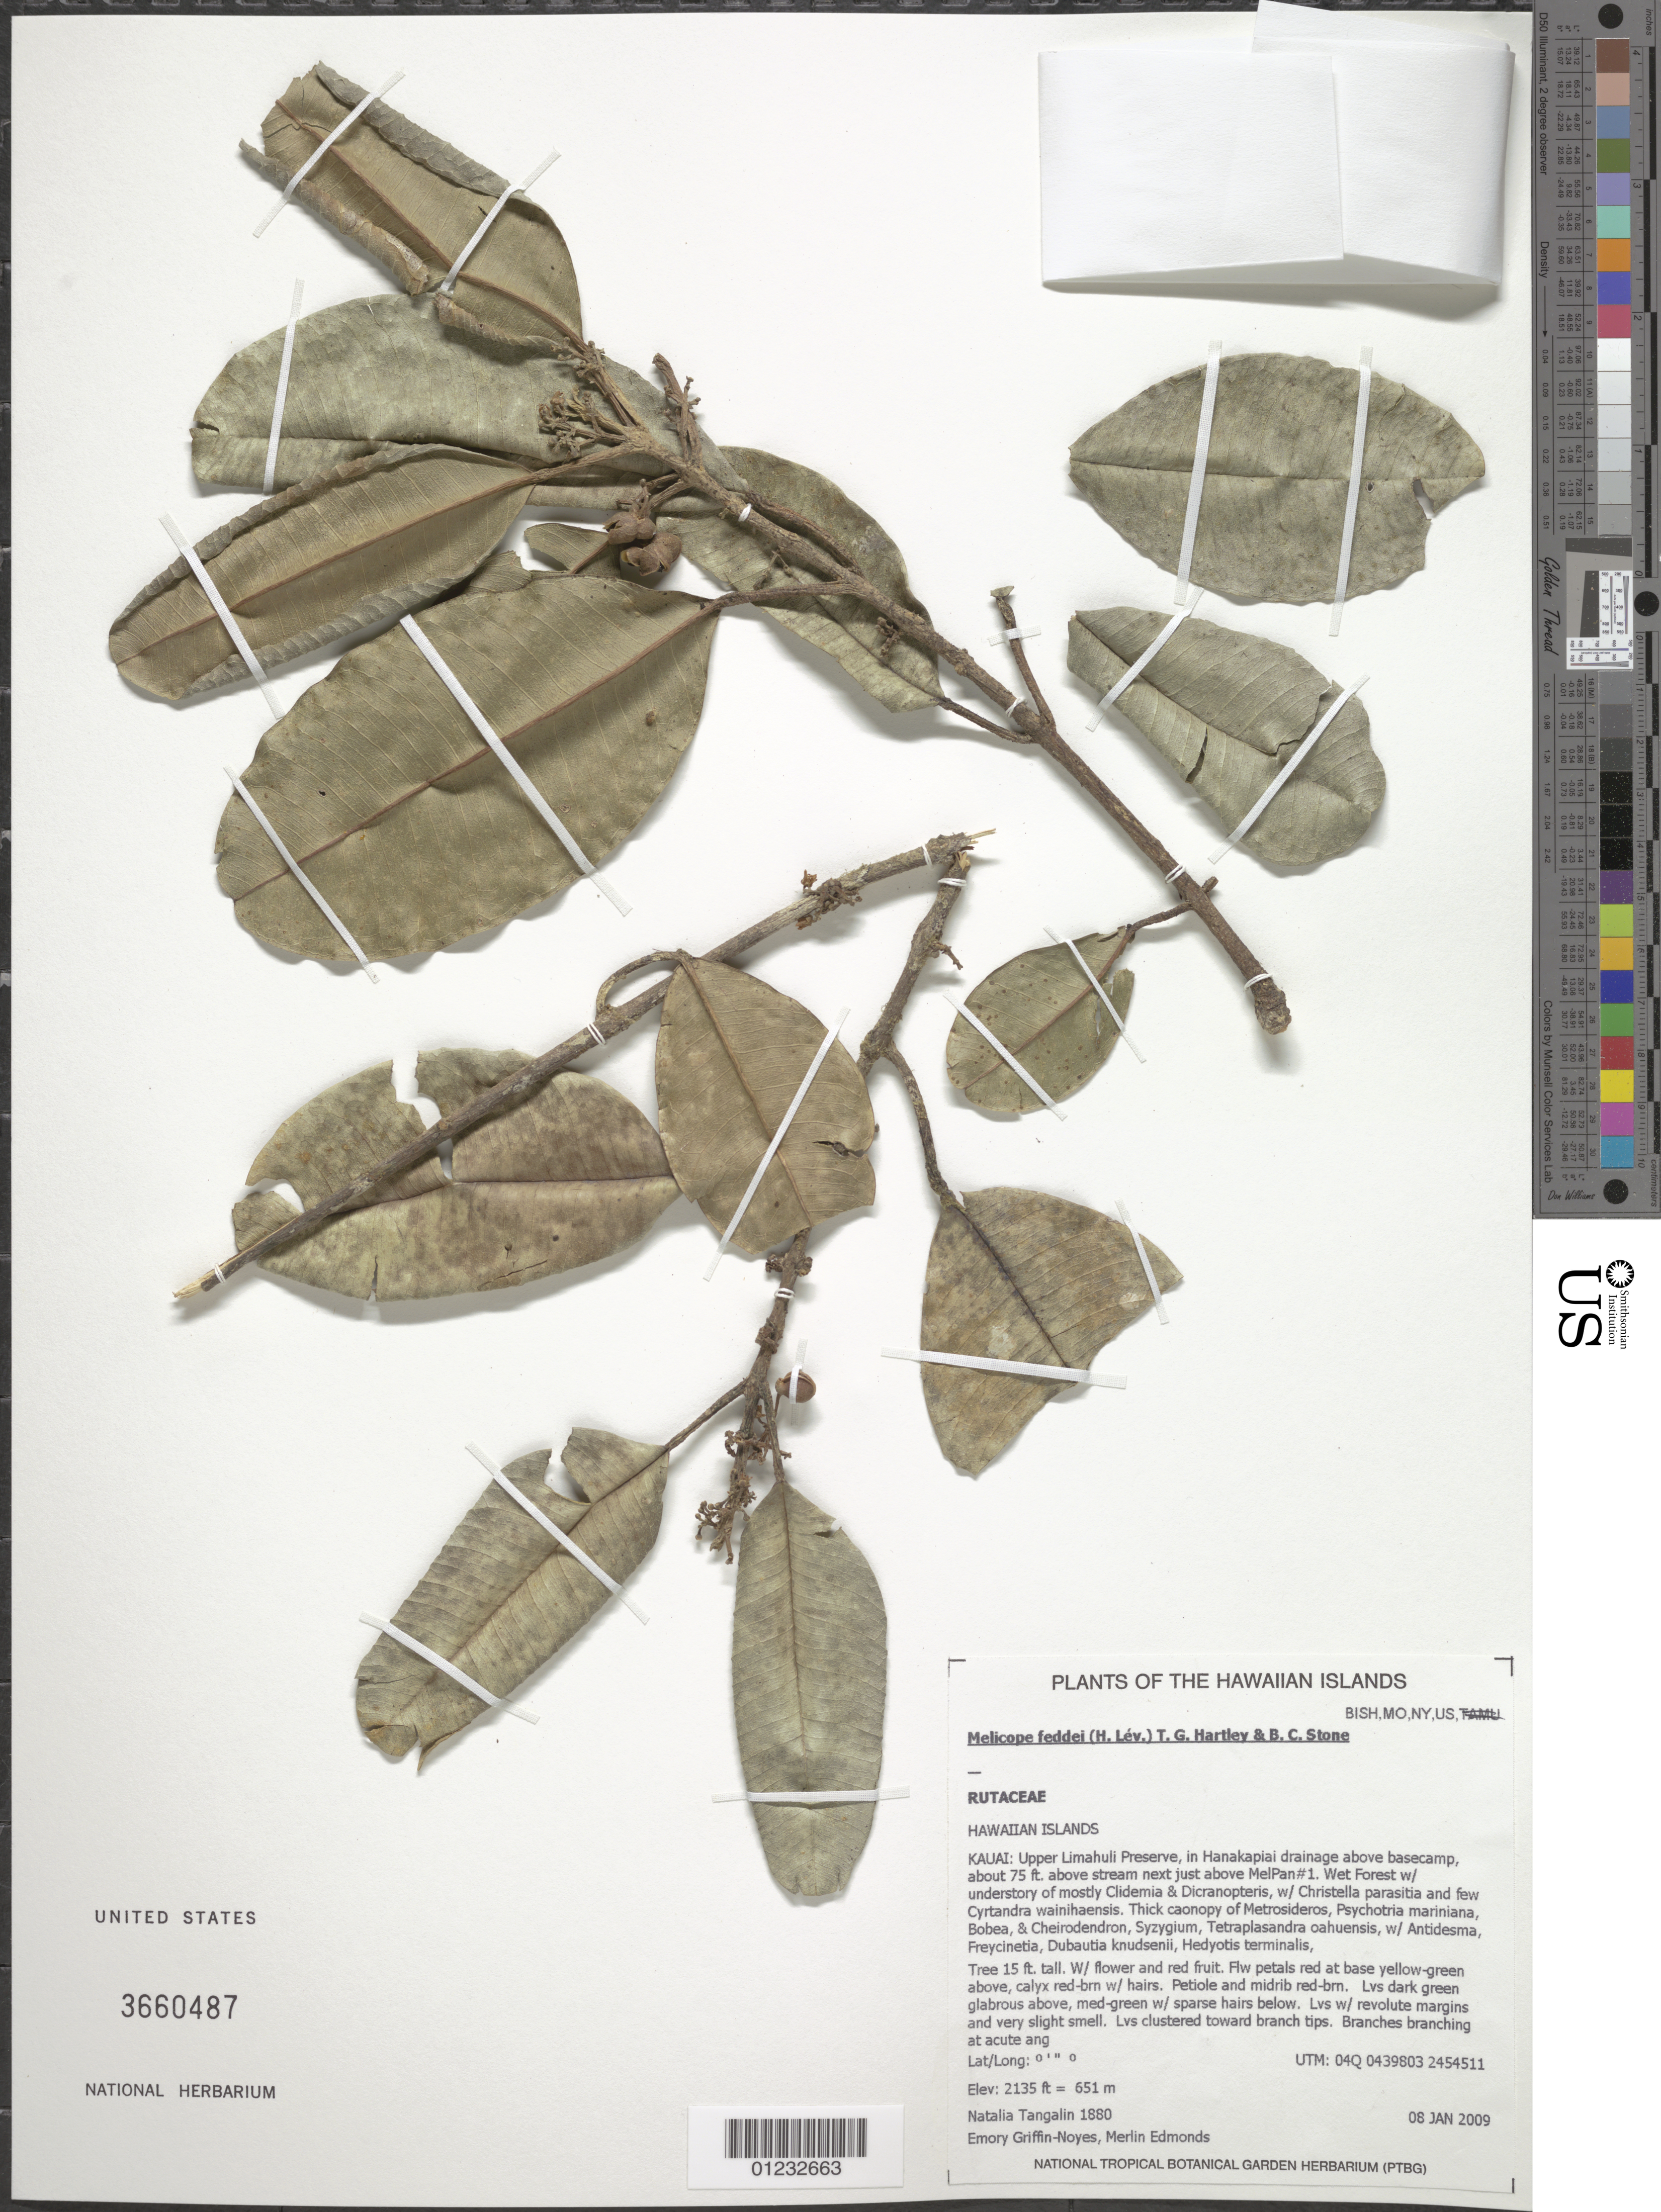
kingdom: Plantae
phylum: Tracheophyta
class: Magnoliopsida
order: Sapindales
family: Rutaceae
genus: Melicope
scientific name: Melicope feddei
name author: (H. Lév.) T.G. Hartley & B.C. Stone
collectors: N. Tangalin, E. Griffin-Noyes & M. Edmonds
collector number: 1880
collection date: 2009-01-08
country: United States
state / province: Hawaii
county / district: Kaui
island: Kaua'i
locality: Upper Limahuli Preserve, in Hanakapiai drainage above basecamp, about 75 ft above stream just above MelPan#1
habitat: Wet forest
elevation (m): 651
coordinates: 0439803, 2454511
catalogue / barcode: US 3660487